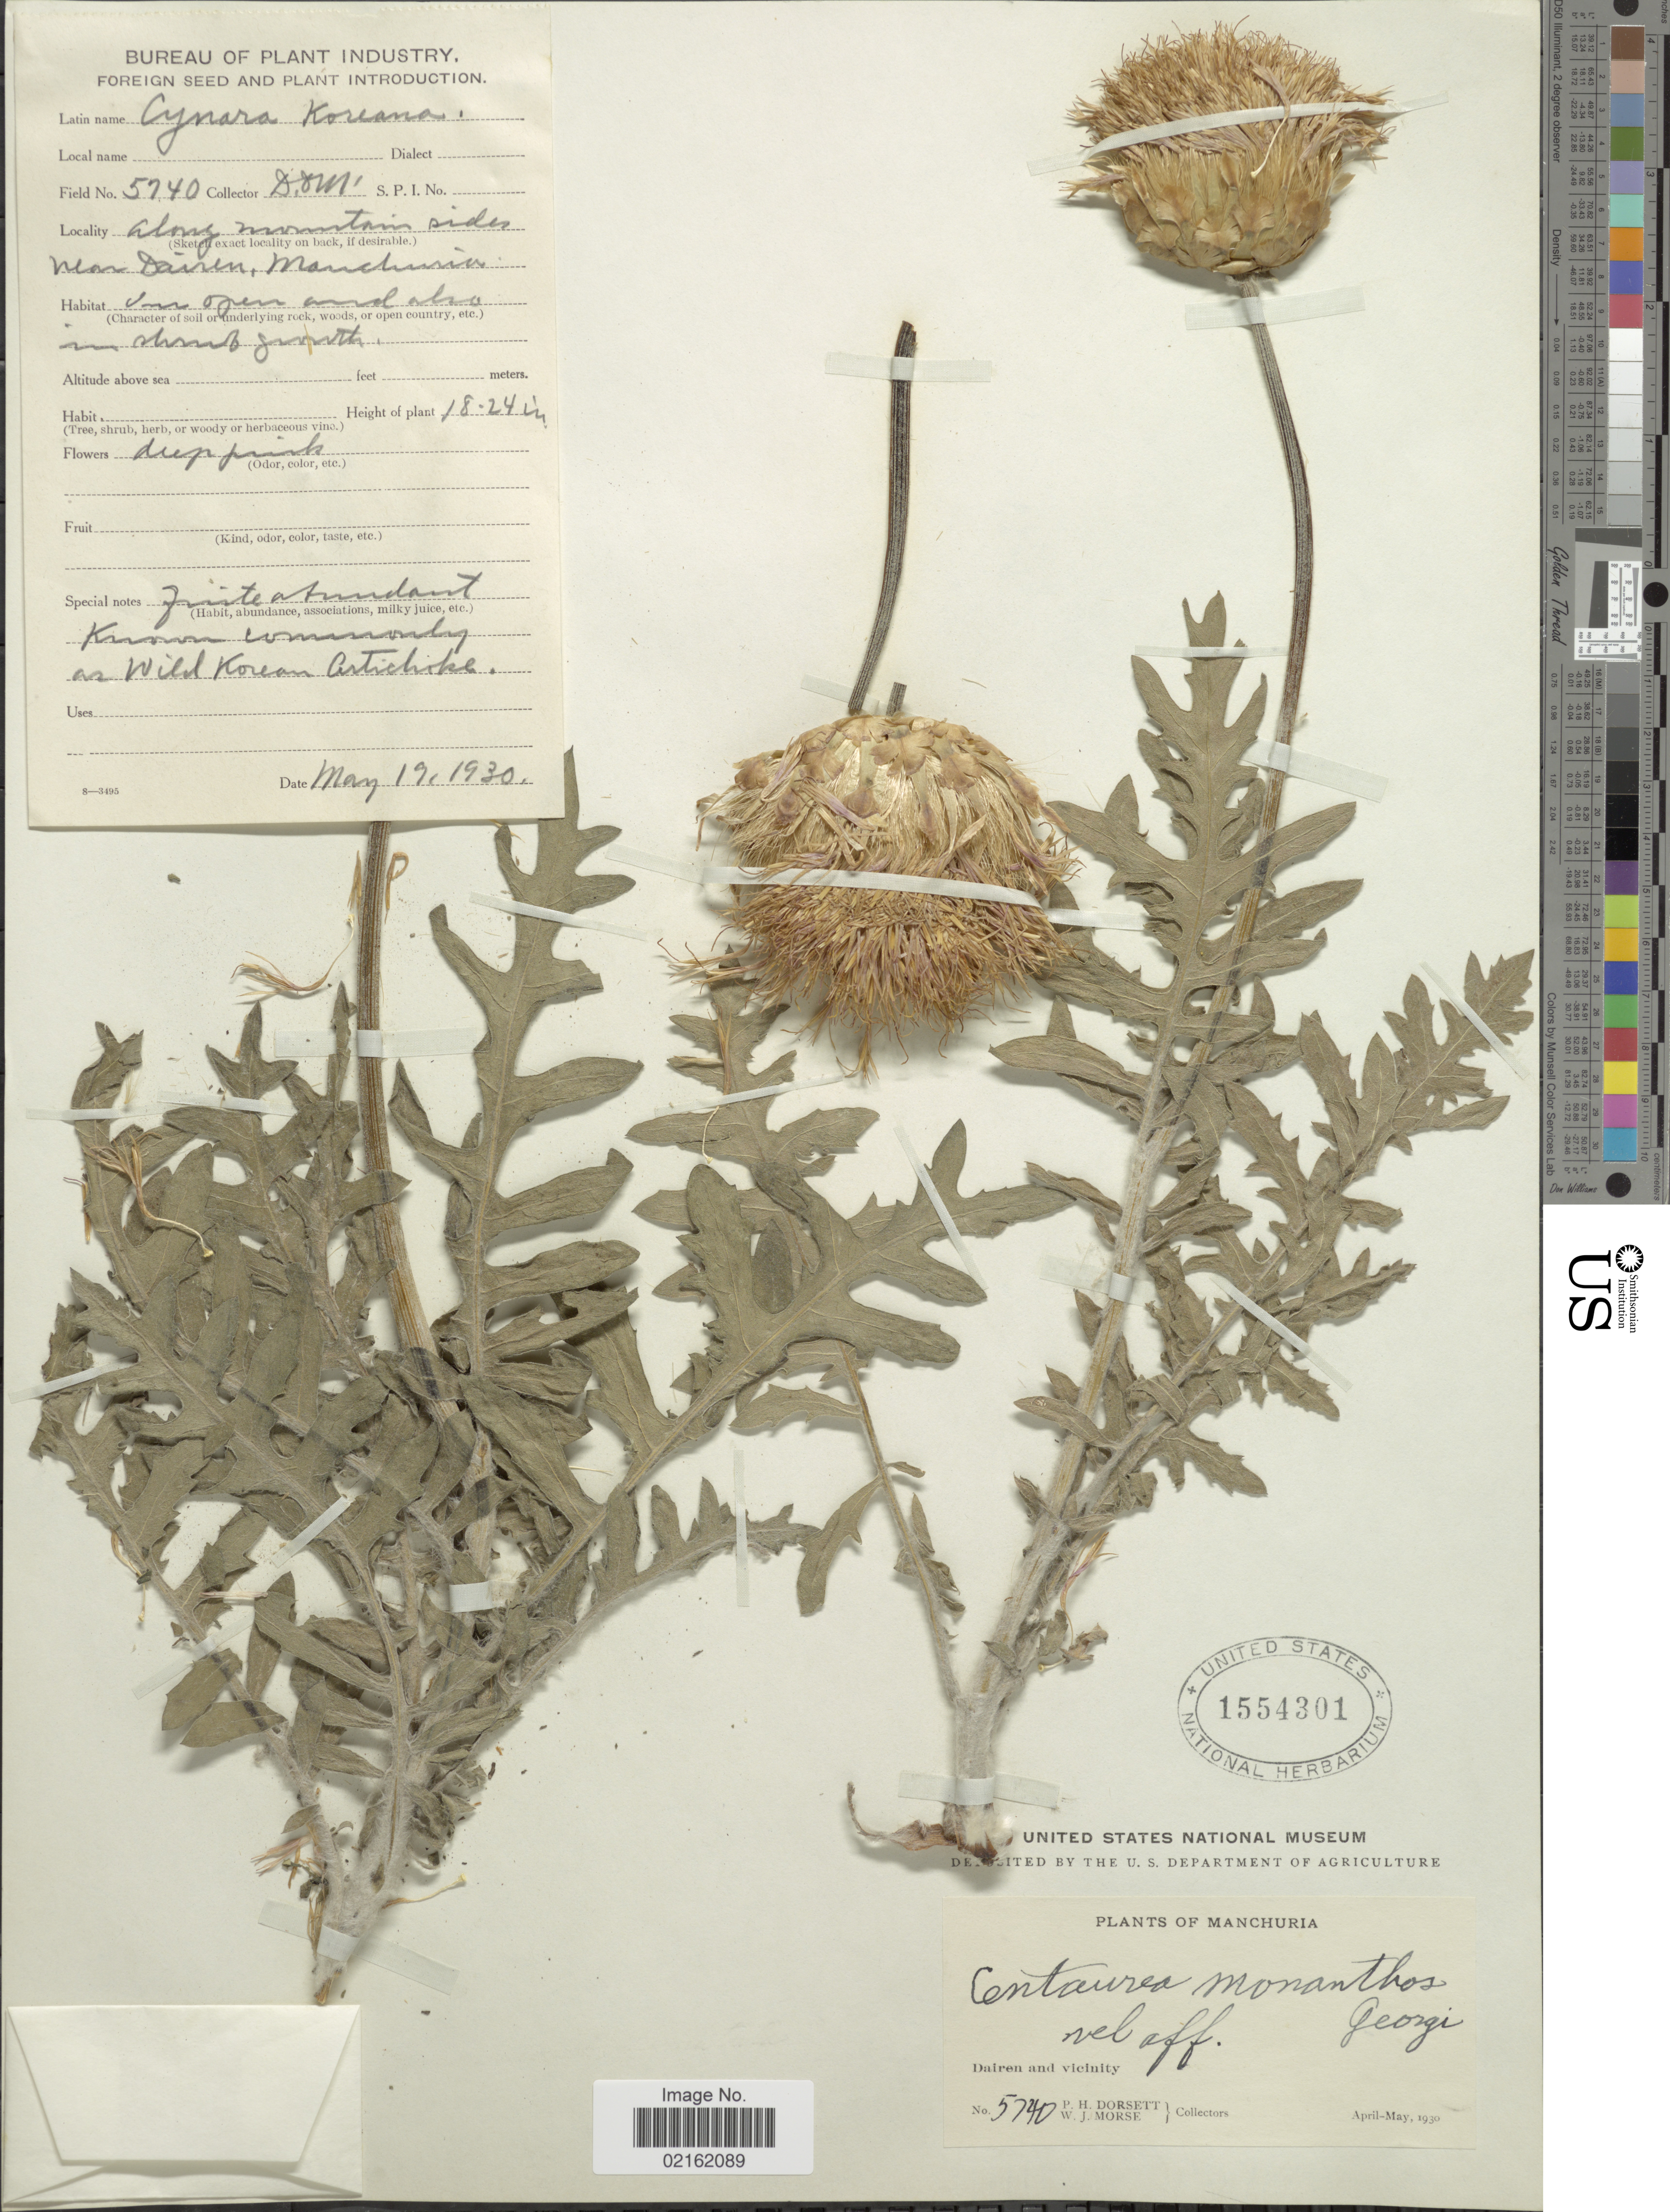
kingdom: Plantae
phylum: Tracheophyta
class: Magnoliopsida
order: Asterales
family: Asteraceae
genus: Leuzea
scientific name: Leuzea uniflora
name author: (L.) Holub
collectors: P. H. Dorsett & W. J. Morse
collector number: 5740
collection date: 1930-05-19/1930-05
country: China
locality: Manchuria, Dairen and vicinity, along mountain side near Dairen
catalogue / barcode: US 1554301